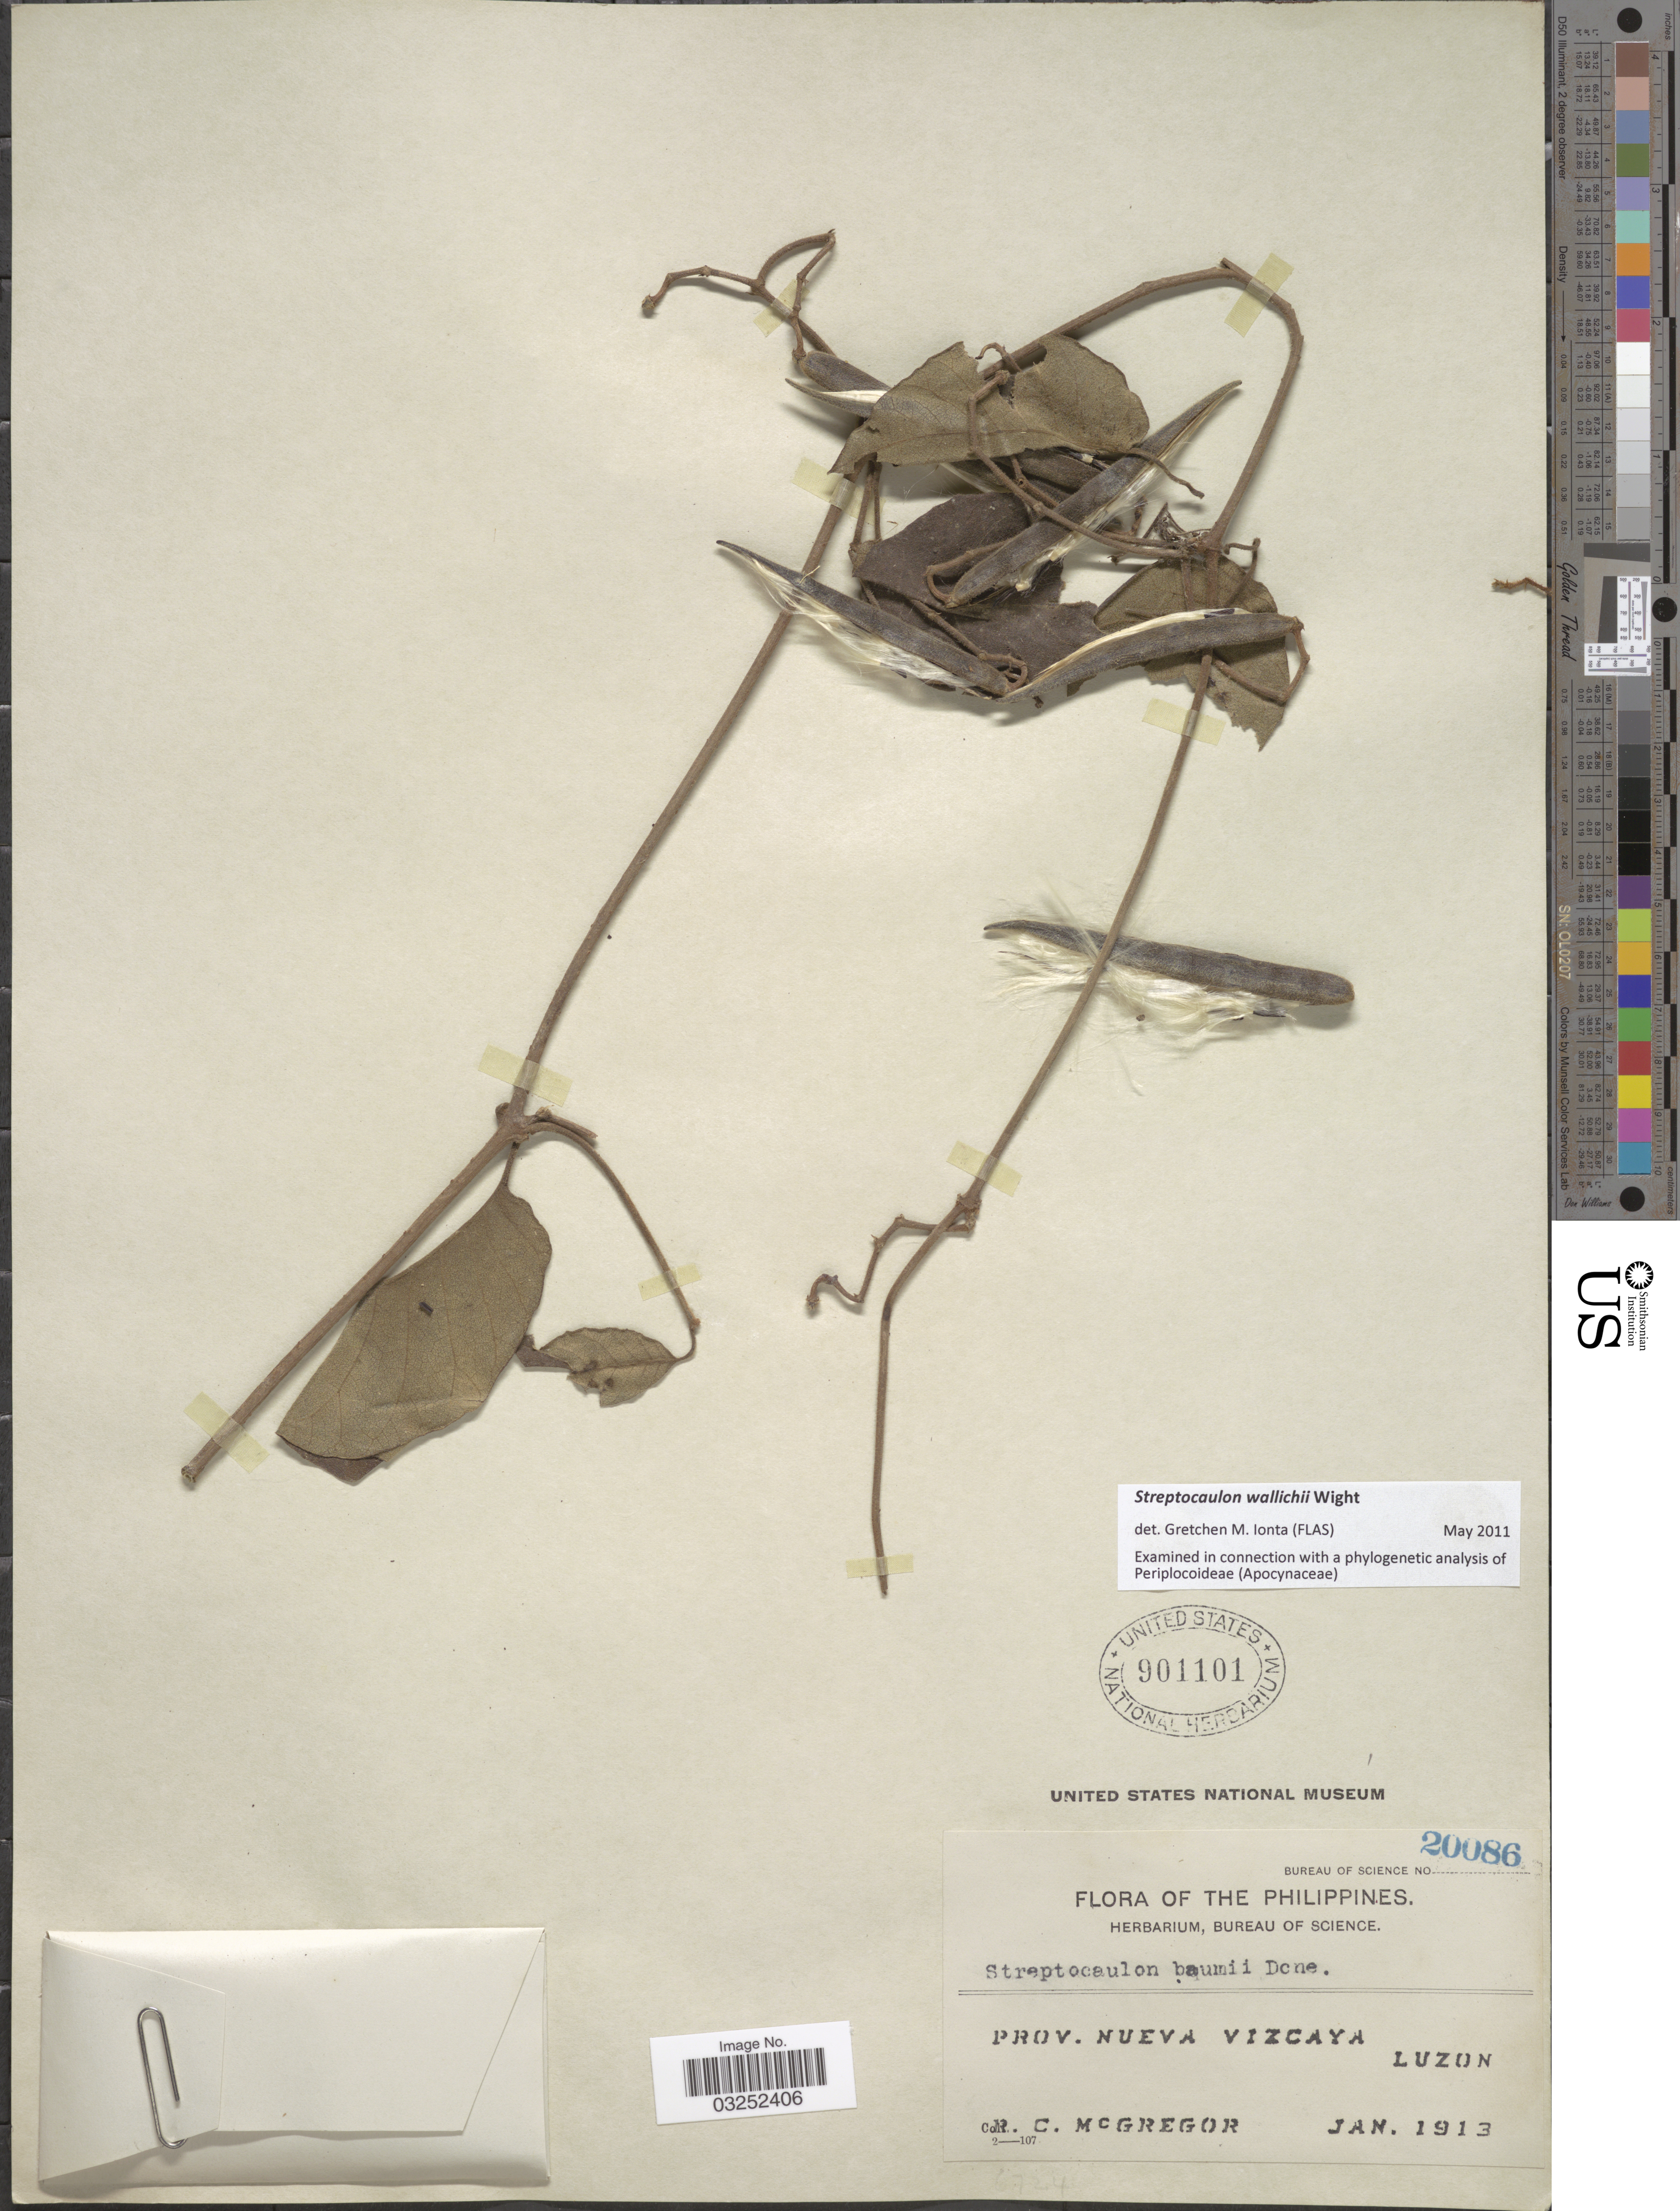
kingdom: Plantae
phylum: Tracheophyta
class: Magnoliopsida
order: Gentianales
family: Apocynaceae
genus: Streptocaulon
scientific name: Streptocaulon wallichii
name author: Wight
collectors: R. C. McGregor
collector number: Bureau of Science 20086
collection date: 1913-01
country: Philippines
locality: Prov. Nueva Vizcaya, Luzon.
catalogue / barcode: US 901101